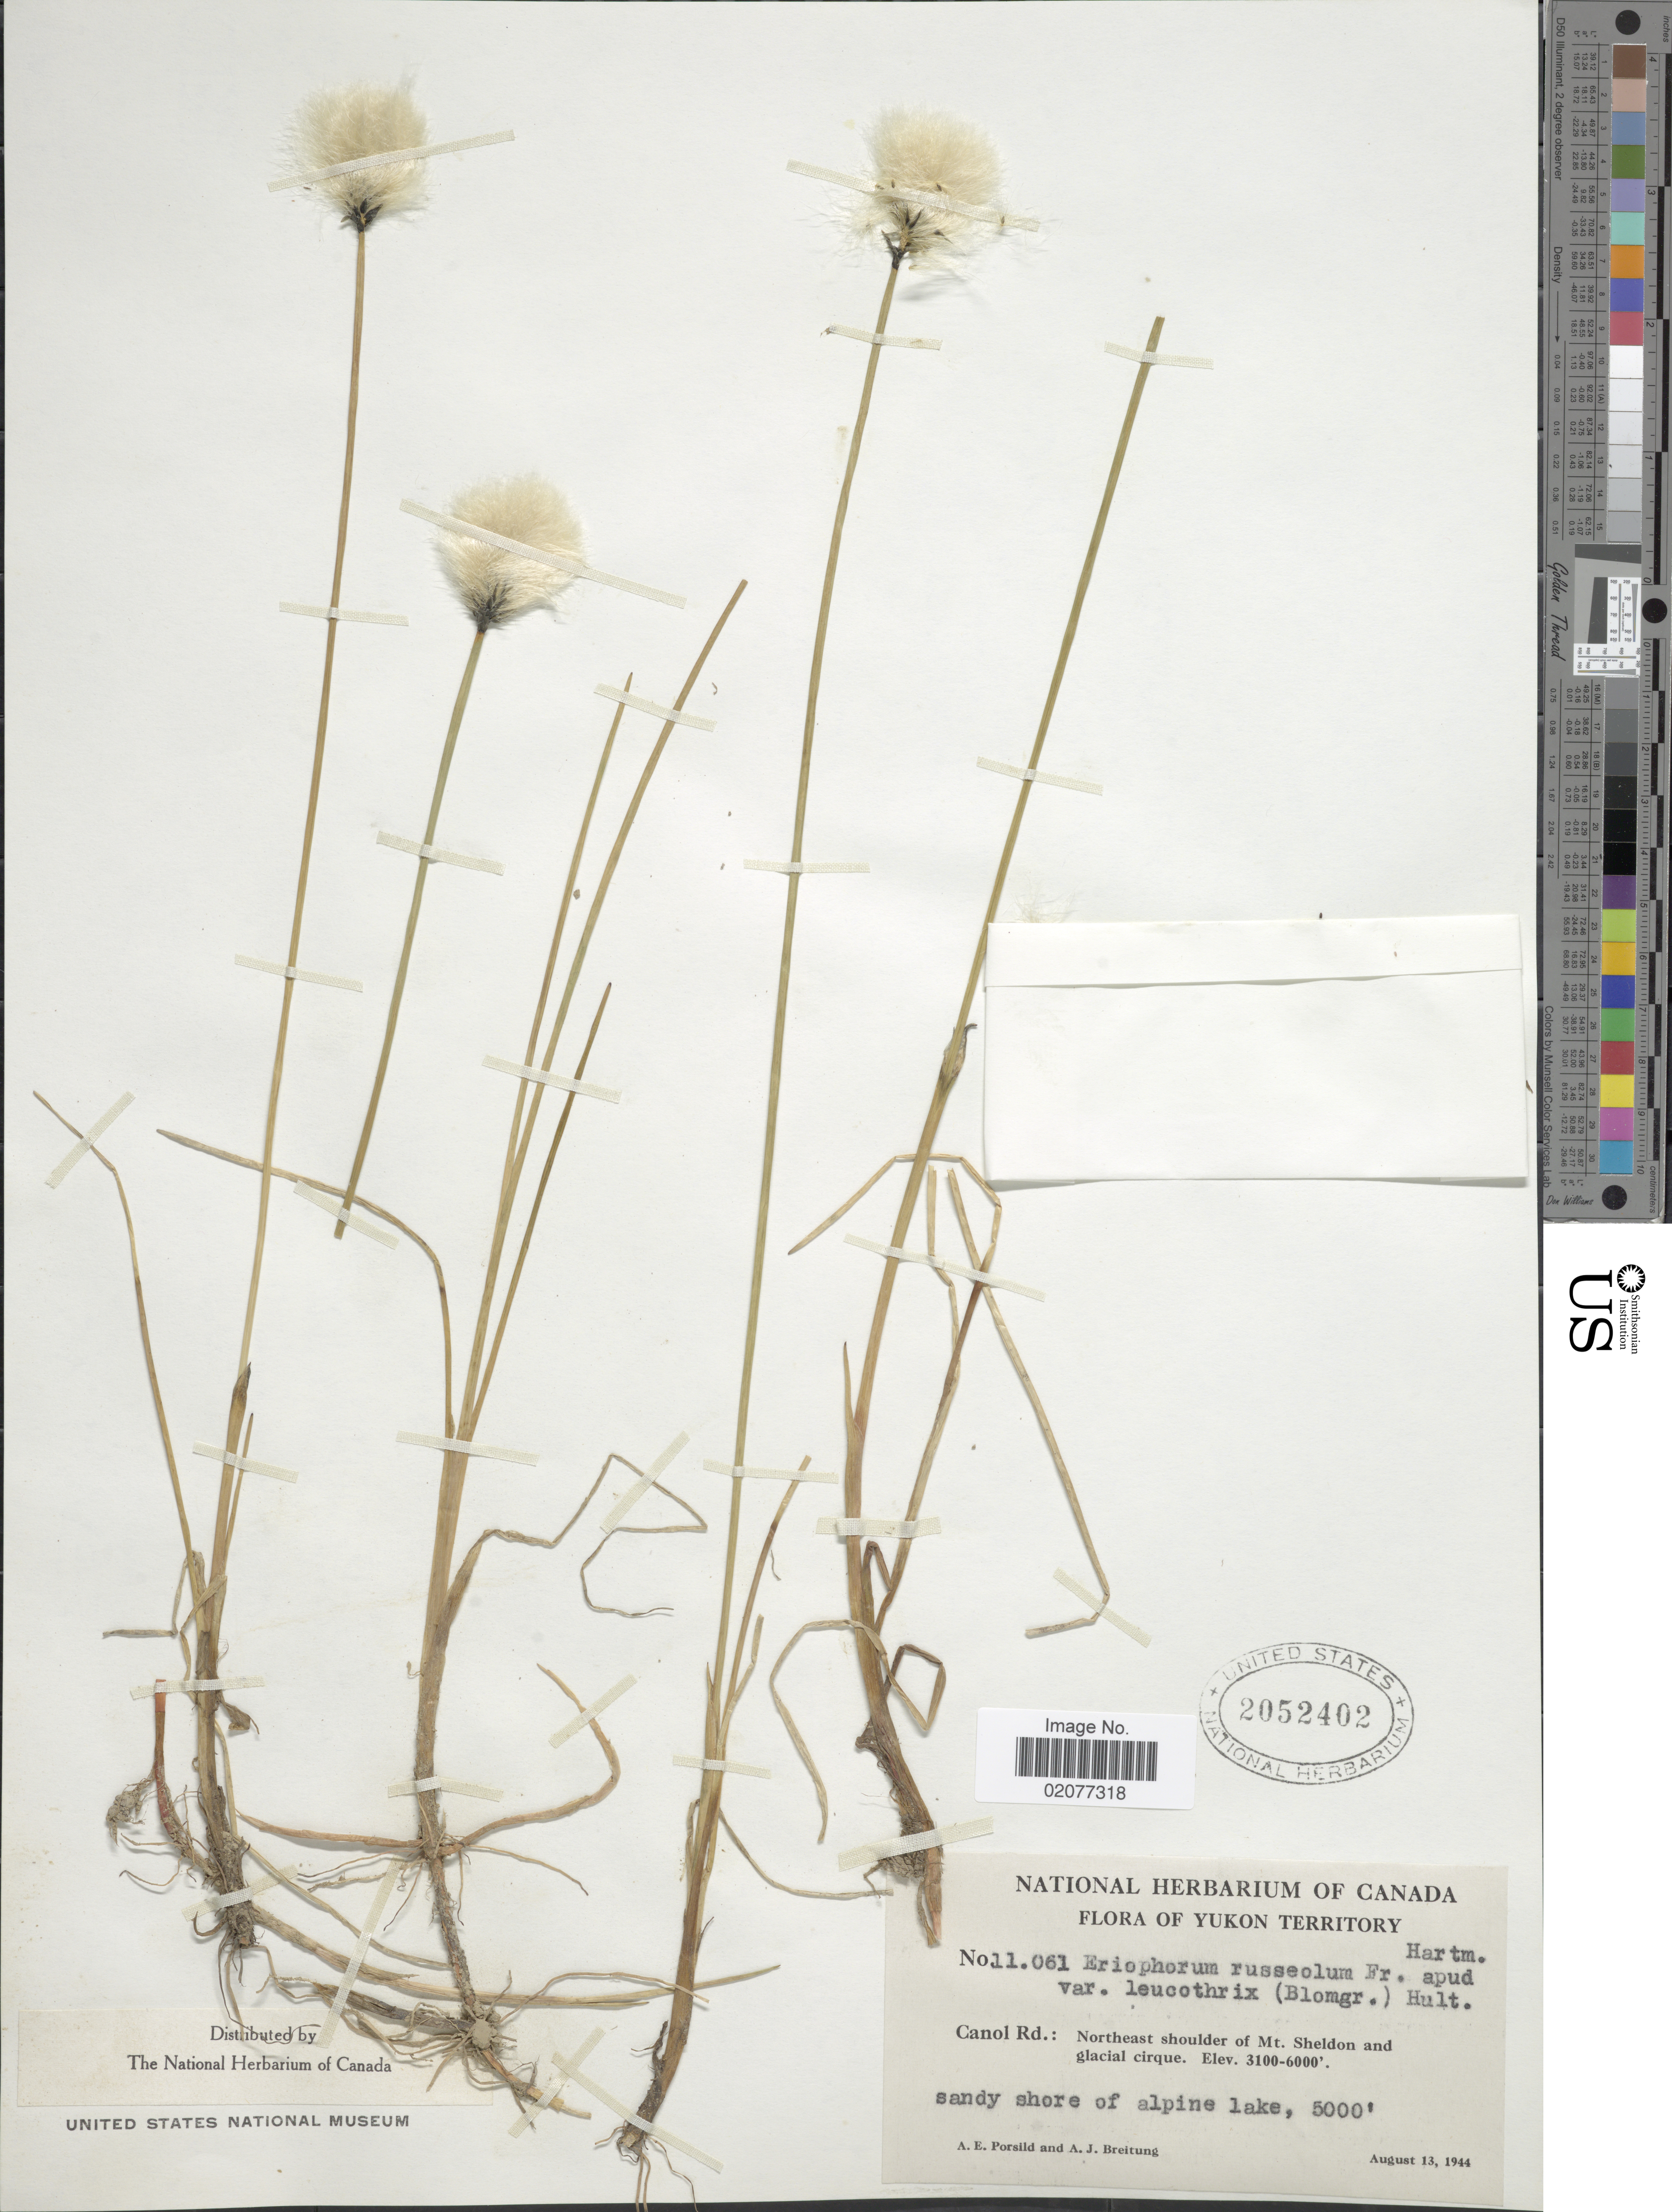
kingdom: Plantae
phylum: Tracheophyta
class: Liliopsida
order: Poales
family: Cyperaceae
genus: Eriophorum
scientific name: Eriophorum chamissonis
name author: C.A. Mey.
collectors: A. E. Porsild & A. Breitung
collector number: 11061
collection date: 1944-08-13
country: Canada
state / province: Yukon Territory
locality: Yukon Territory, Canol Rd.: Northeast shoulder of Mt. Sheldon and glacial cirque. sandy shore of alpine lake.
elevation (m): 1524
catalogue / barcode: US 2052402